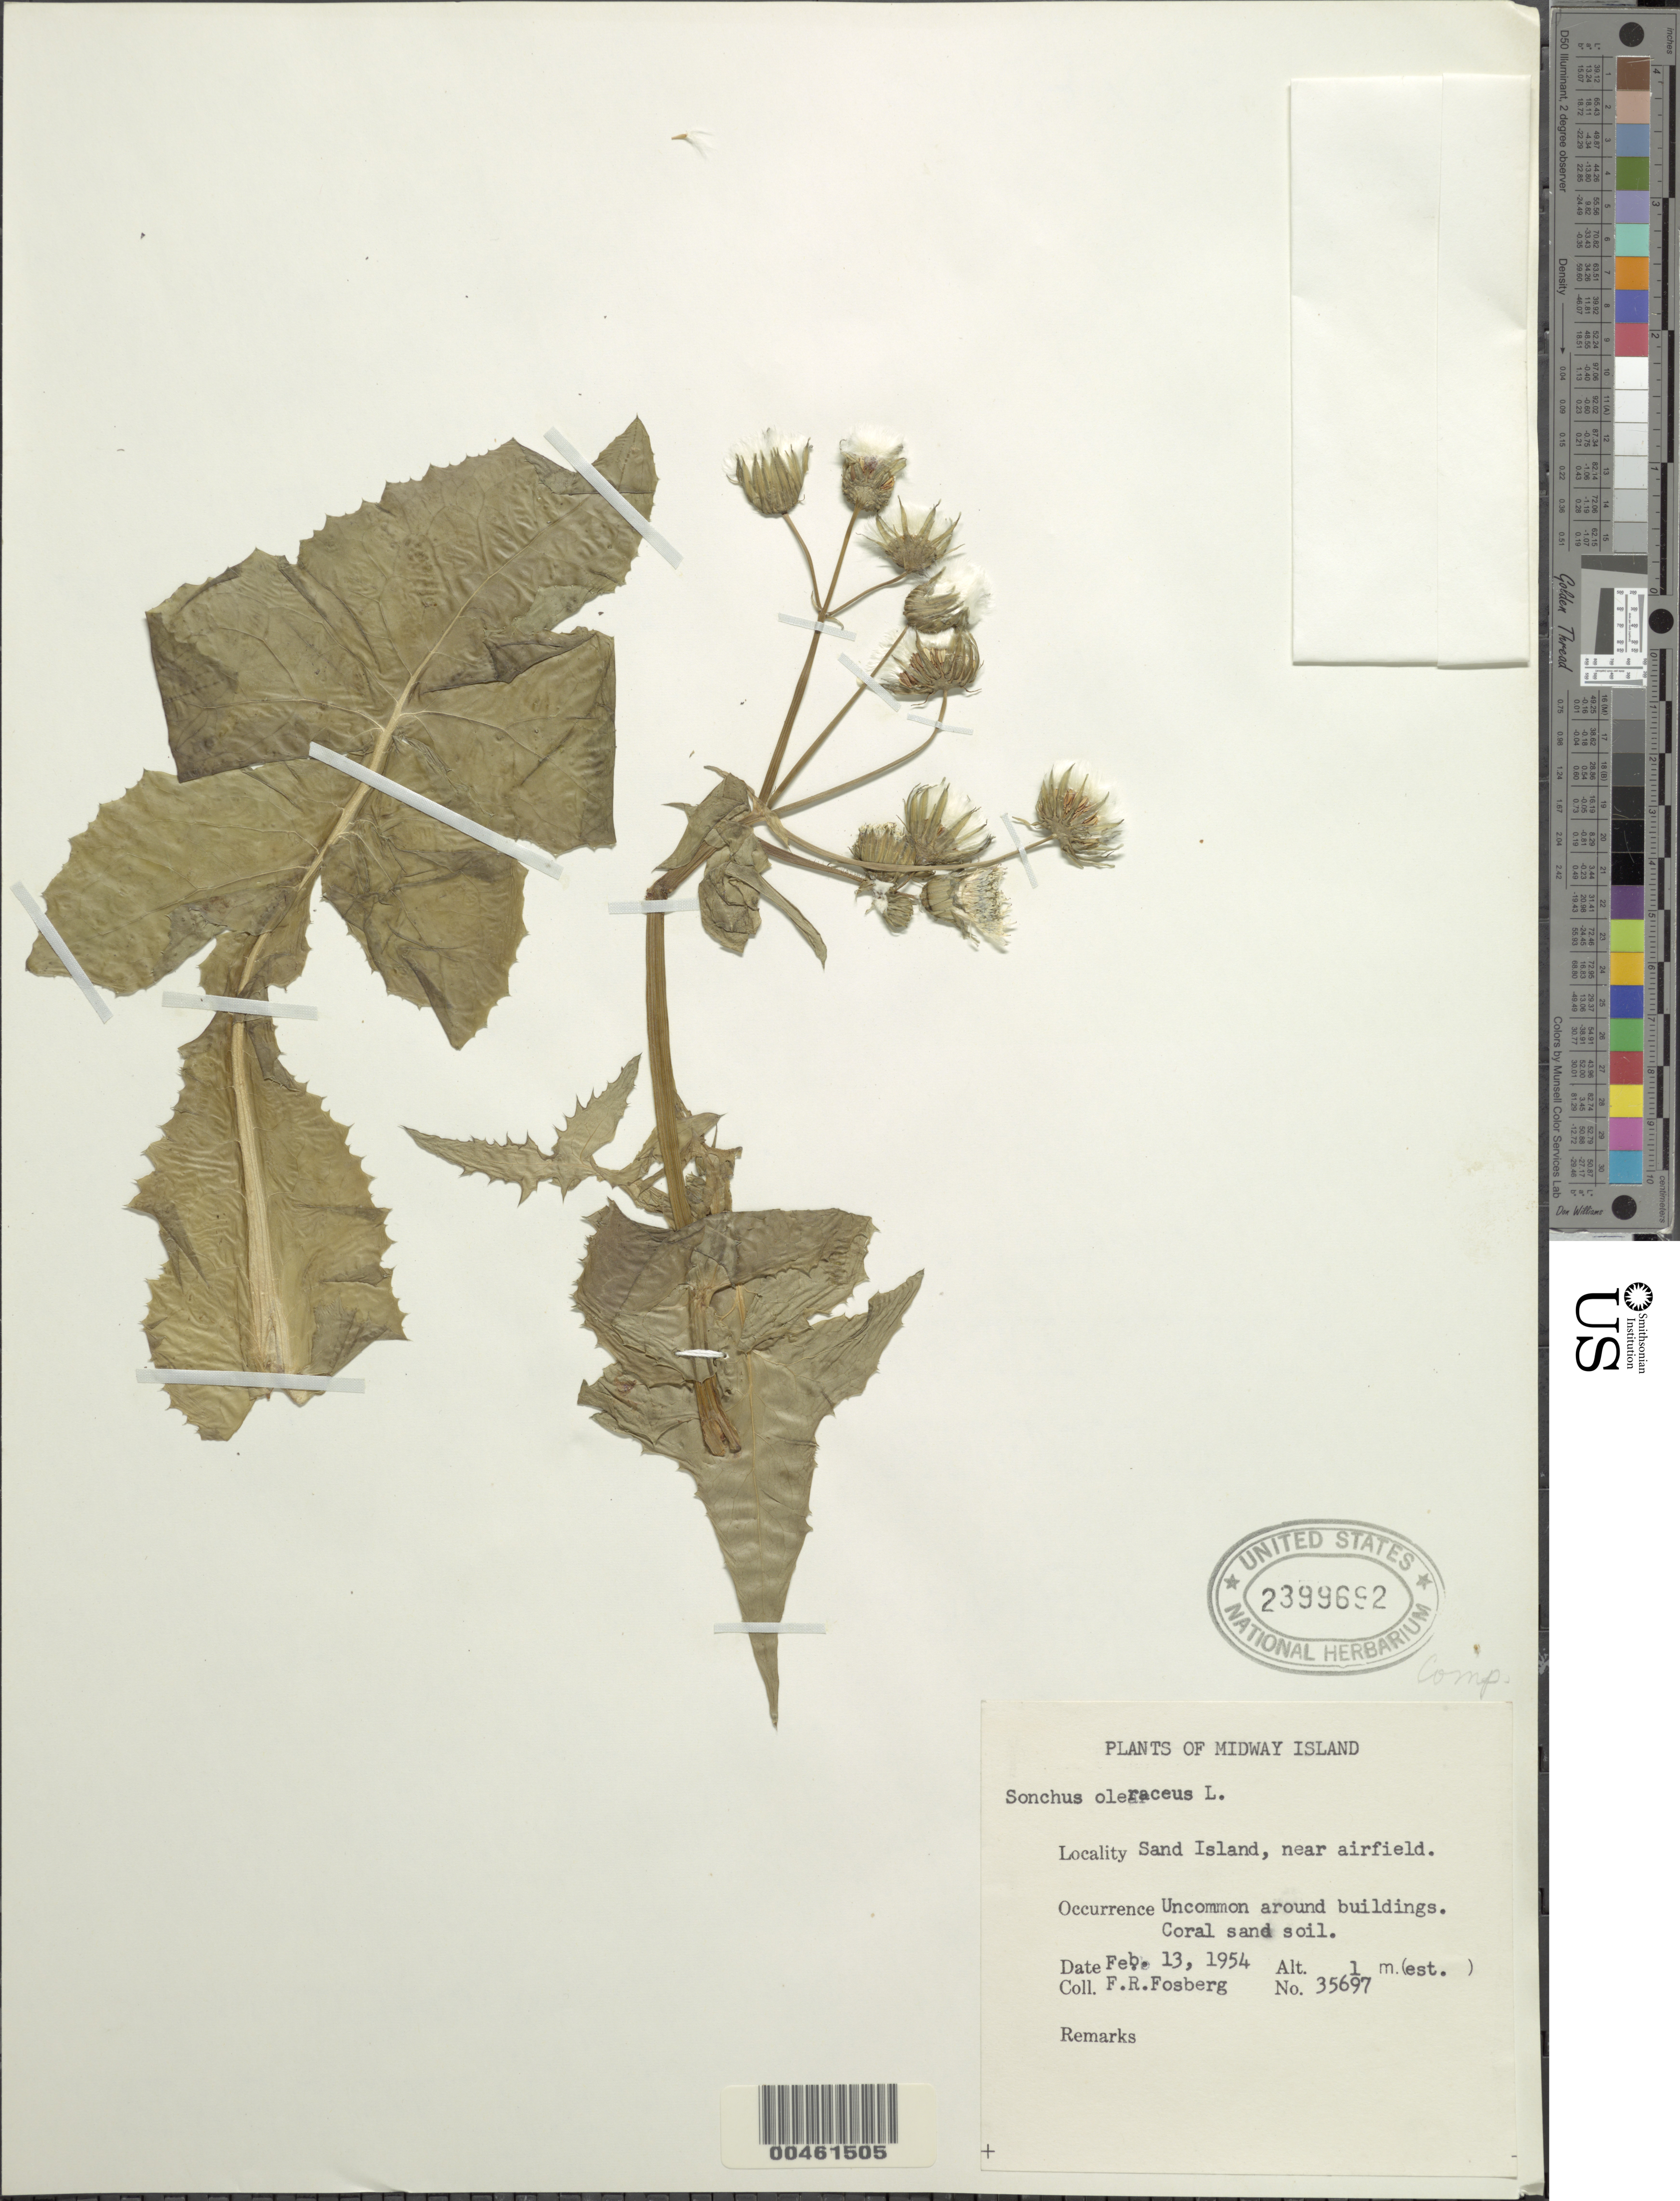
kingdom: Plantae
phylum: Tracheophyta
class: Magnoliopsida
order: Asterales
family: Asteraceae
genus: Sonchus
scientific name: Sonchus oleraceus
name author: L.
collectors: F. R. Fosberg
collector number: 35697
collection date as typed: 13 Feb 1954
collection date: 1954-02-13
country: U.S. Administered Pacific Islands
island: Midway Atoll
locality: near airfield, Sand Islet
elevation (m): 1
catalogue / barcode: US 2399692